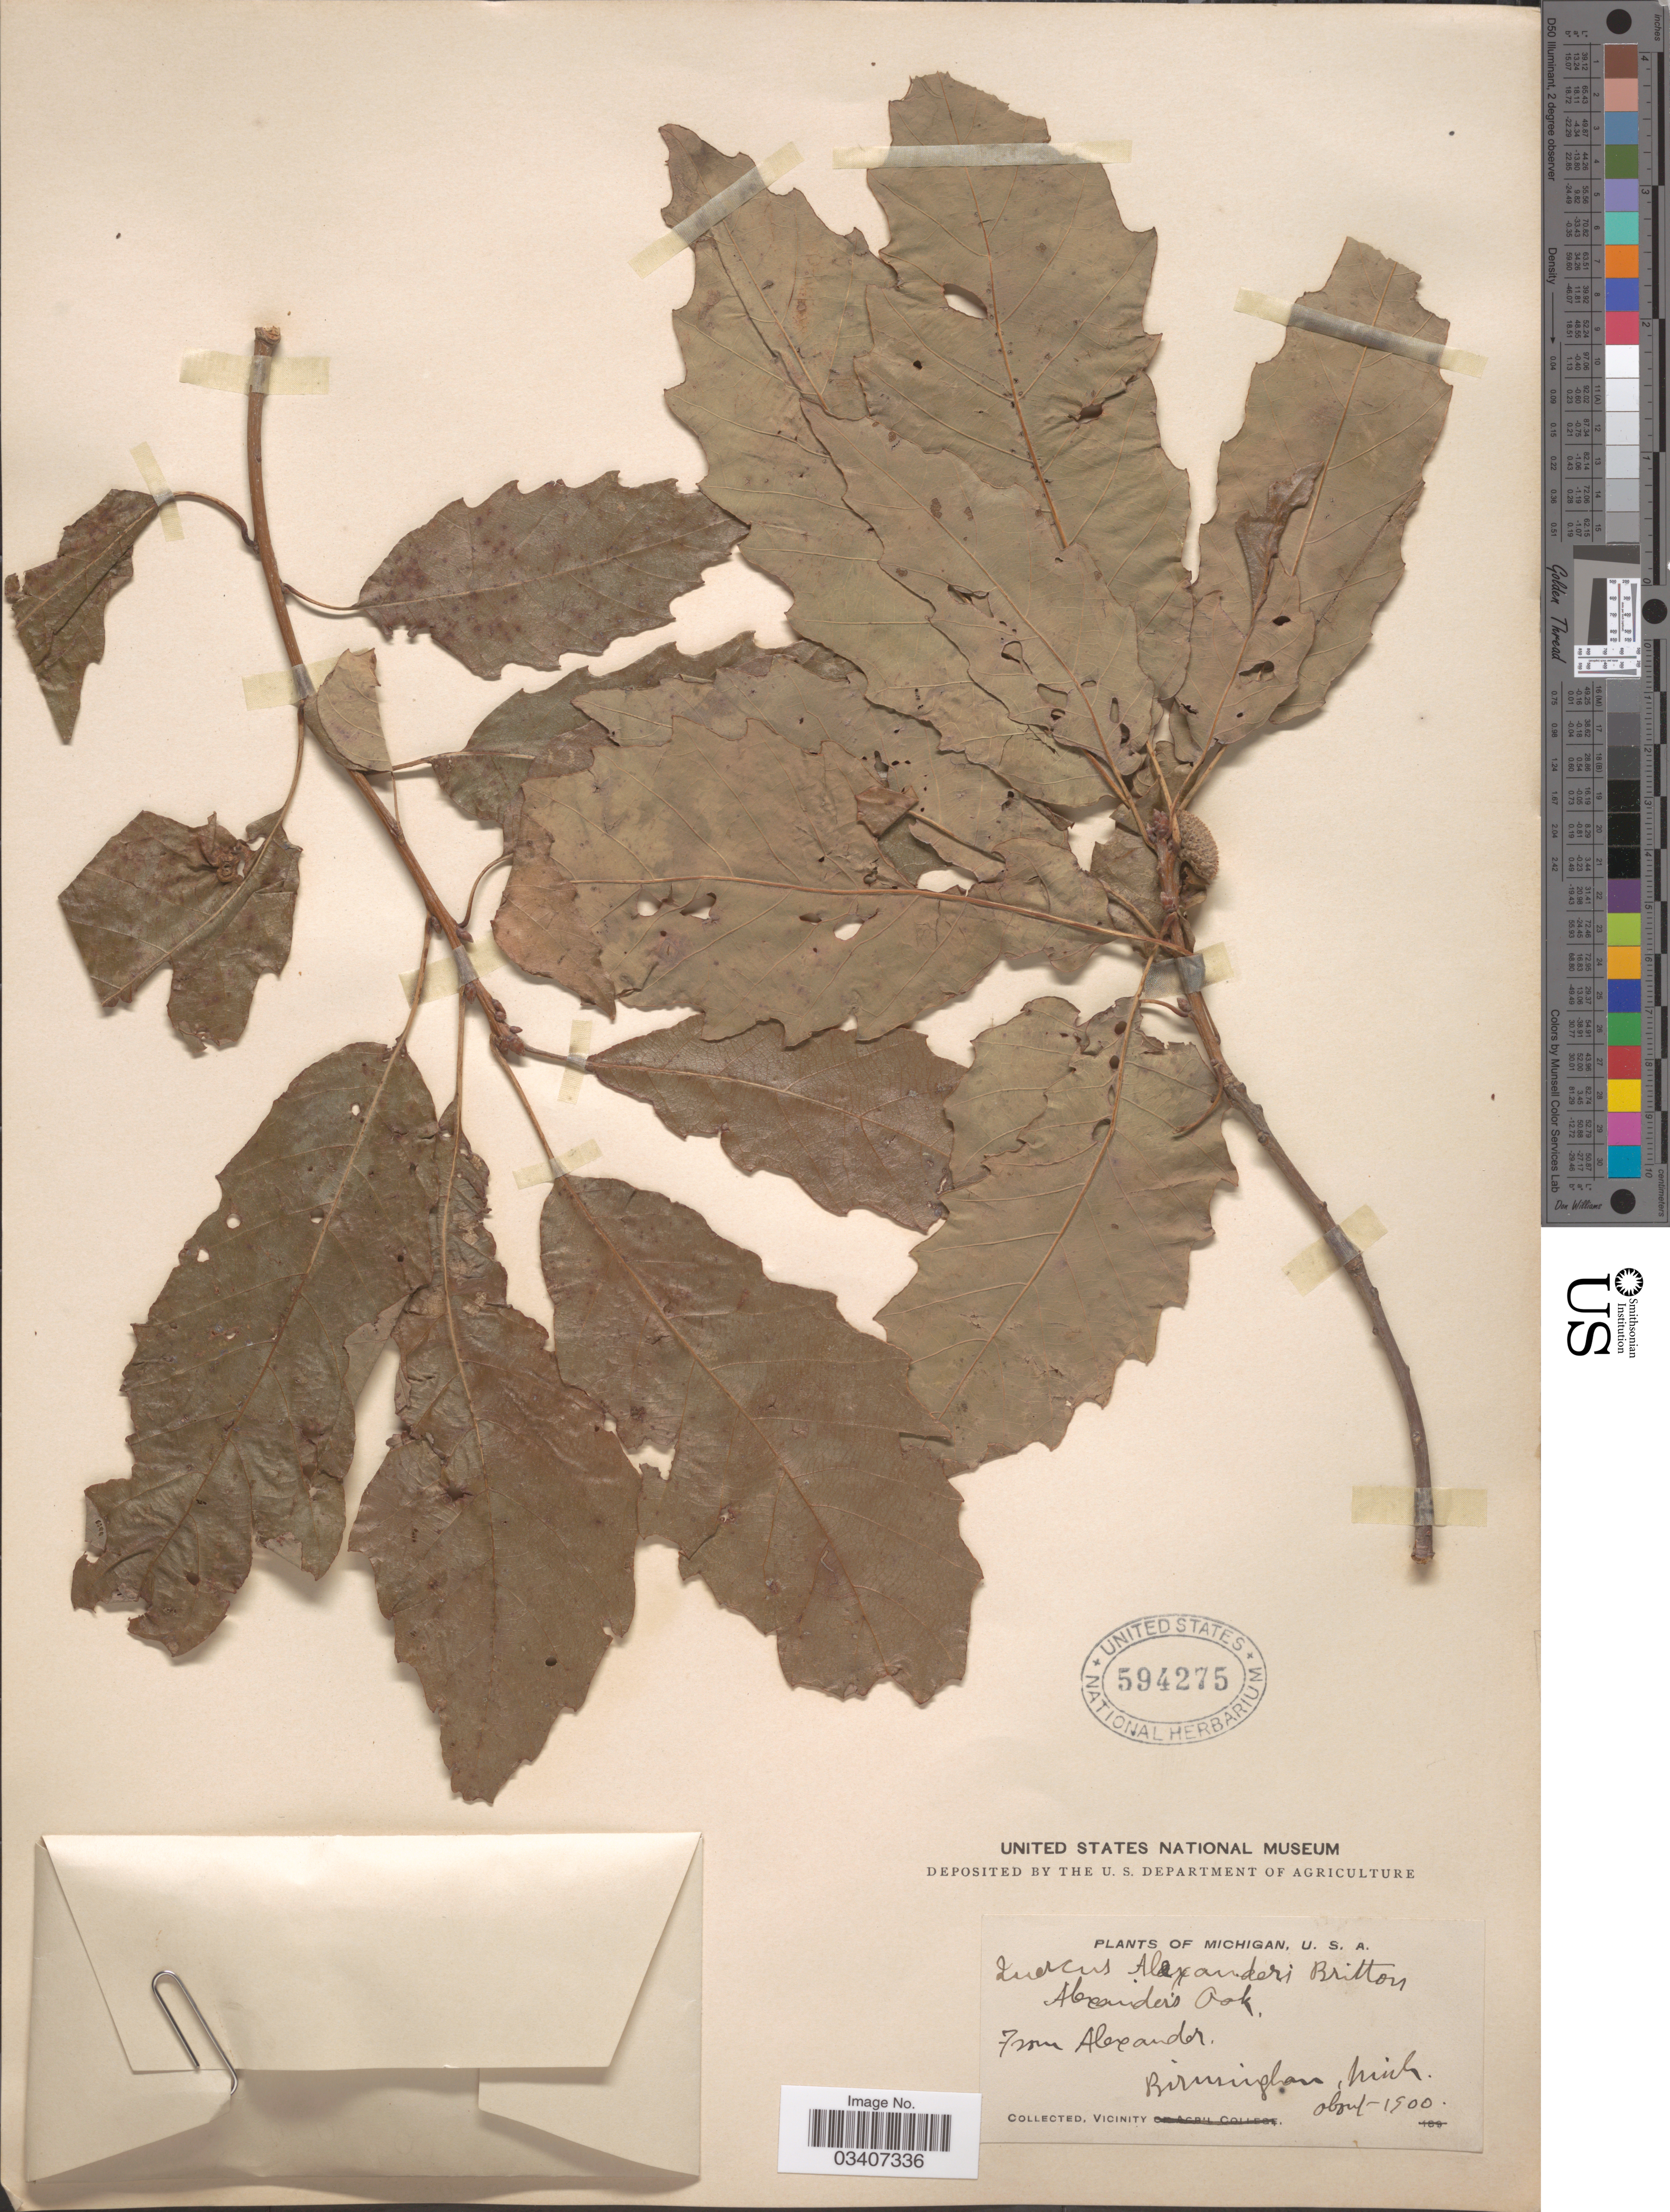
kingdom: Plantae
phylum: Tracheophyta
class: Magnoliopsida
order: Fagales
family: Fagaceae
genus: Quercus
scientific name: Quercus muehlenbergii var. alexanderi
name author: (Britton) Campb.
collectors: Alexander, --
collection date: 1900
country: United States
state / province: Michigan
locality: U.S.A. Vicinity Birmingham.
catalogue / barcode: US 594275